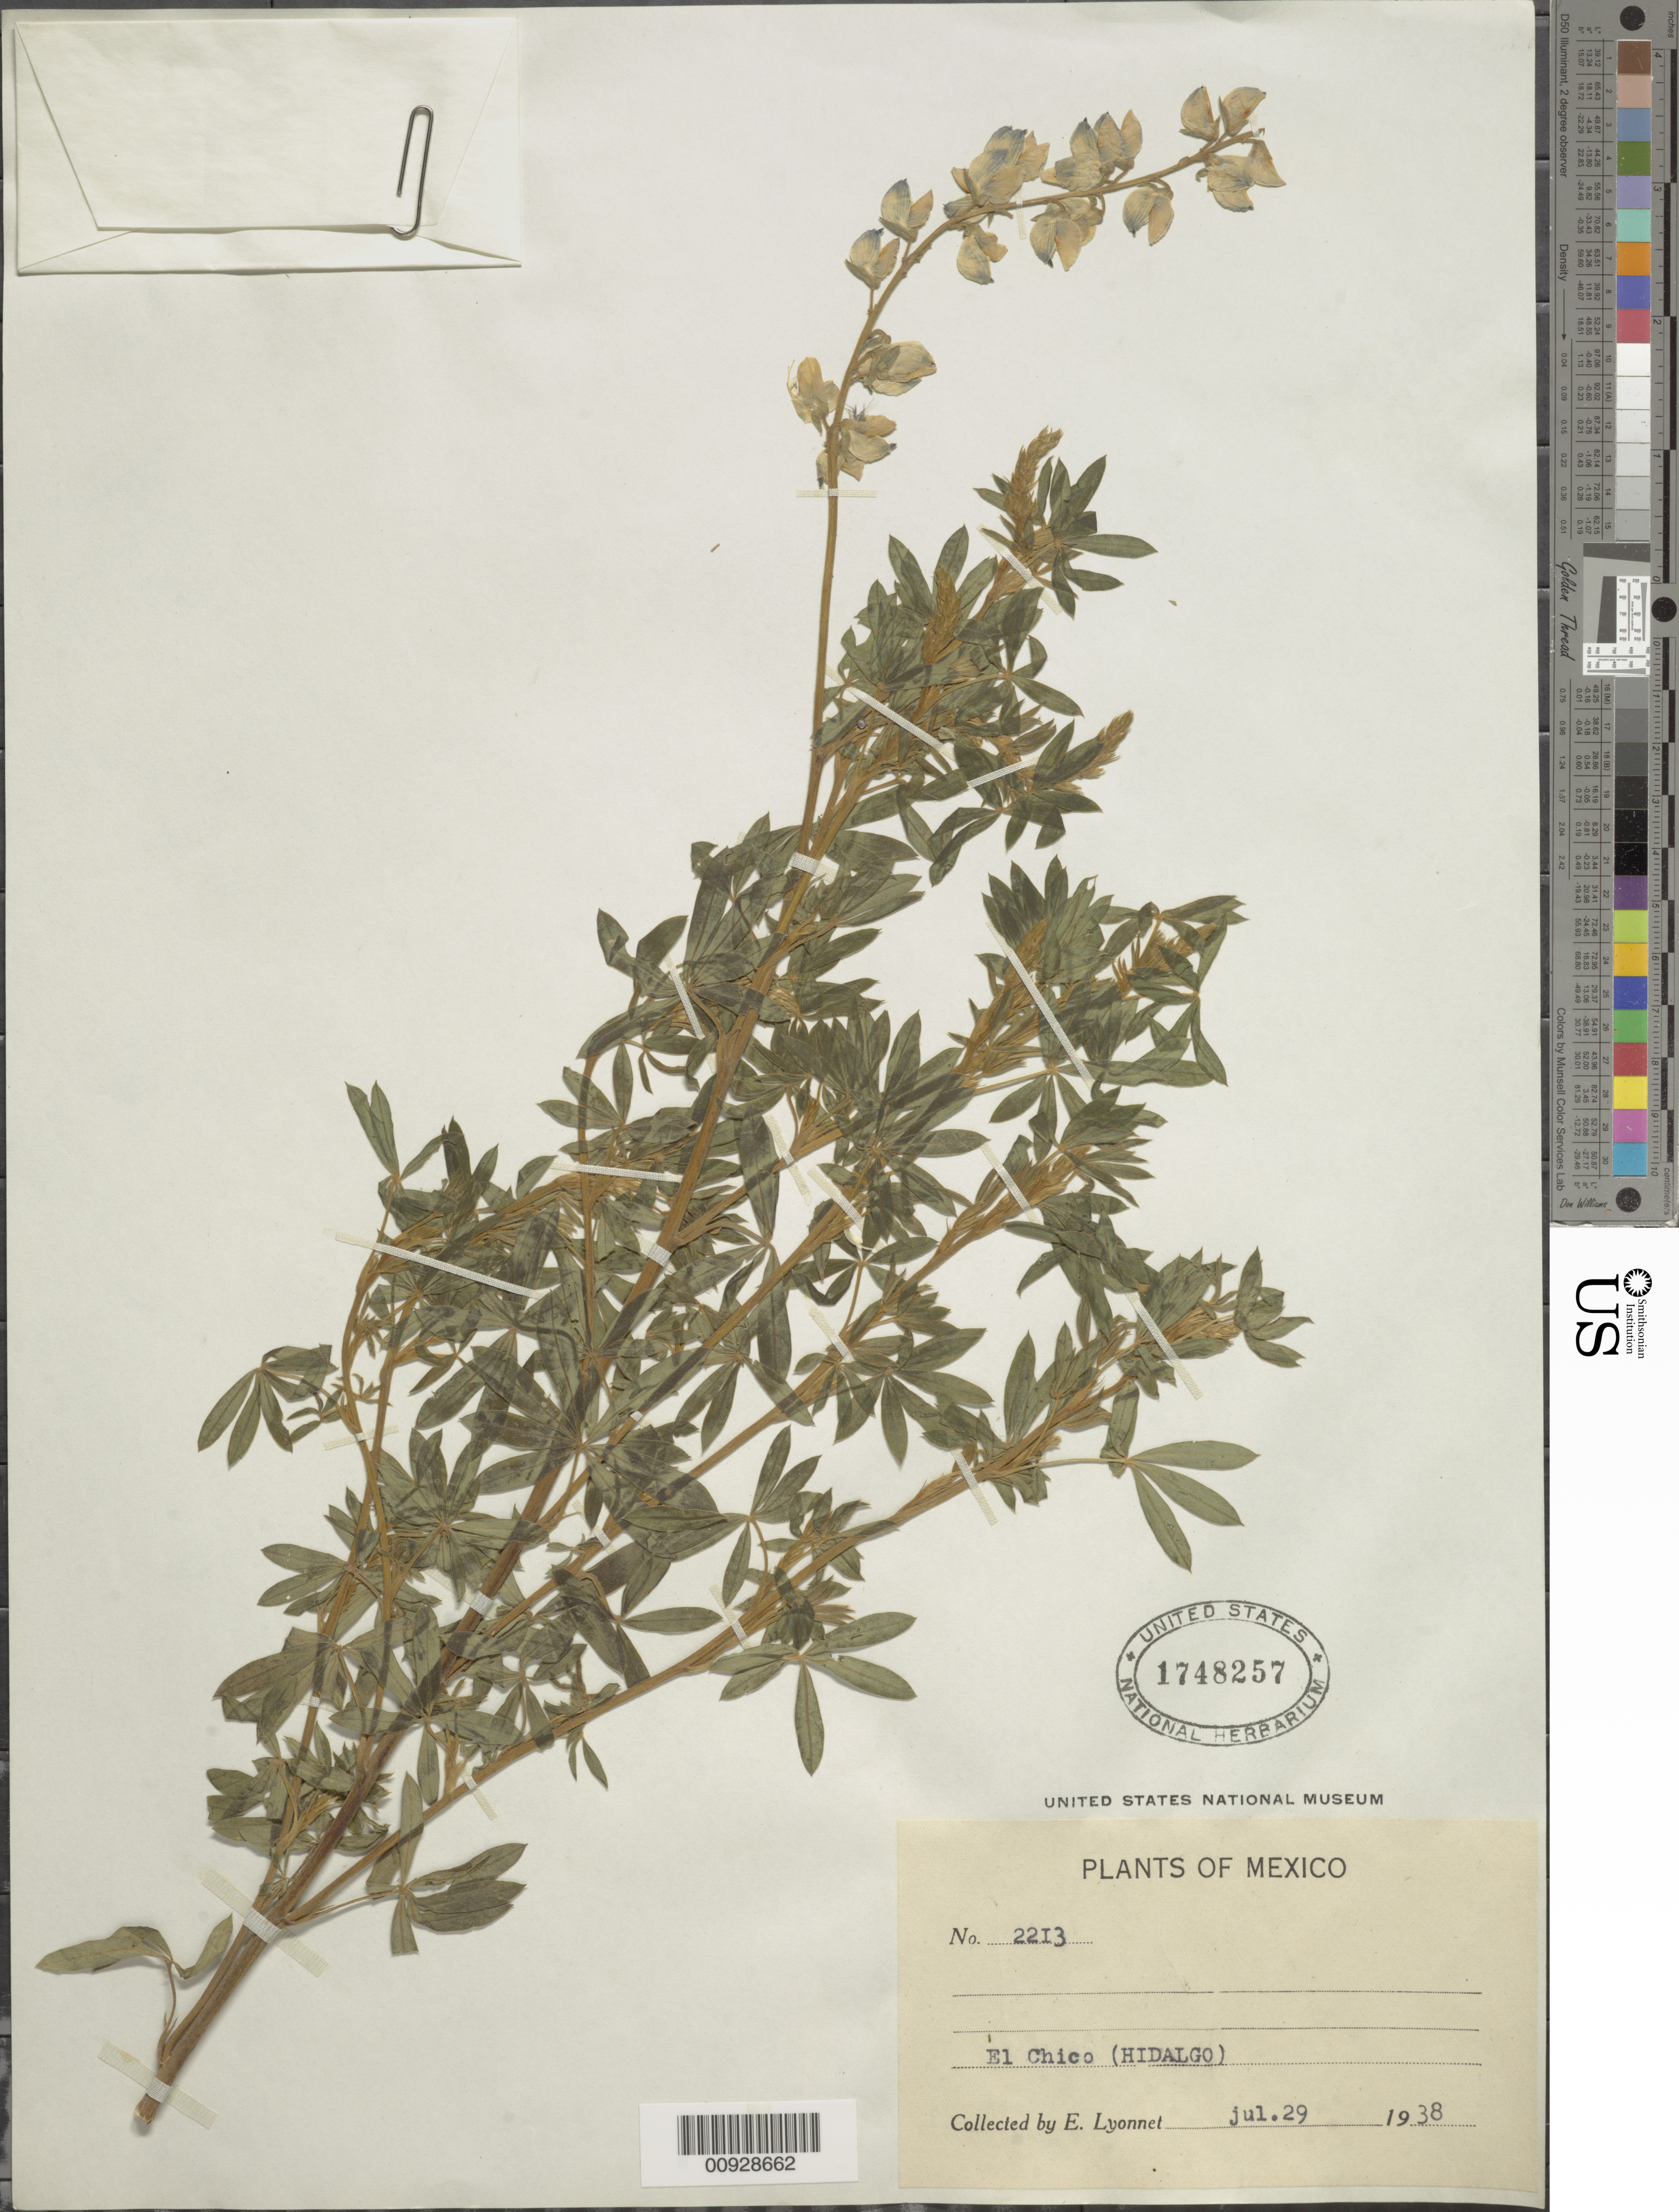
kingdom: Plantae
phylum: Tracheophyta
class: Magnoliopsida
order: Fabales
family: Fabaceae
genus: Lupinus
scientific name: Lupinus sp.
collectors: Bro. E. Lyonnet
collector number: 2213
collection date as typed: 29 Jul 1938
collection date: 1938-07-29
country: Mexico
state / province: Hidalgo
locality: El Chico (Hidalgo).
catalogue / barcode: US 1748257